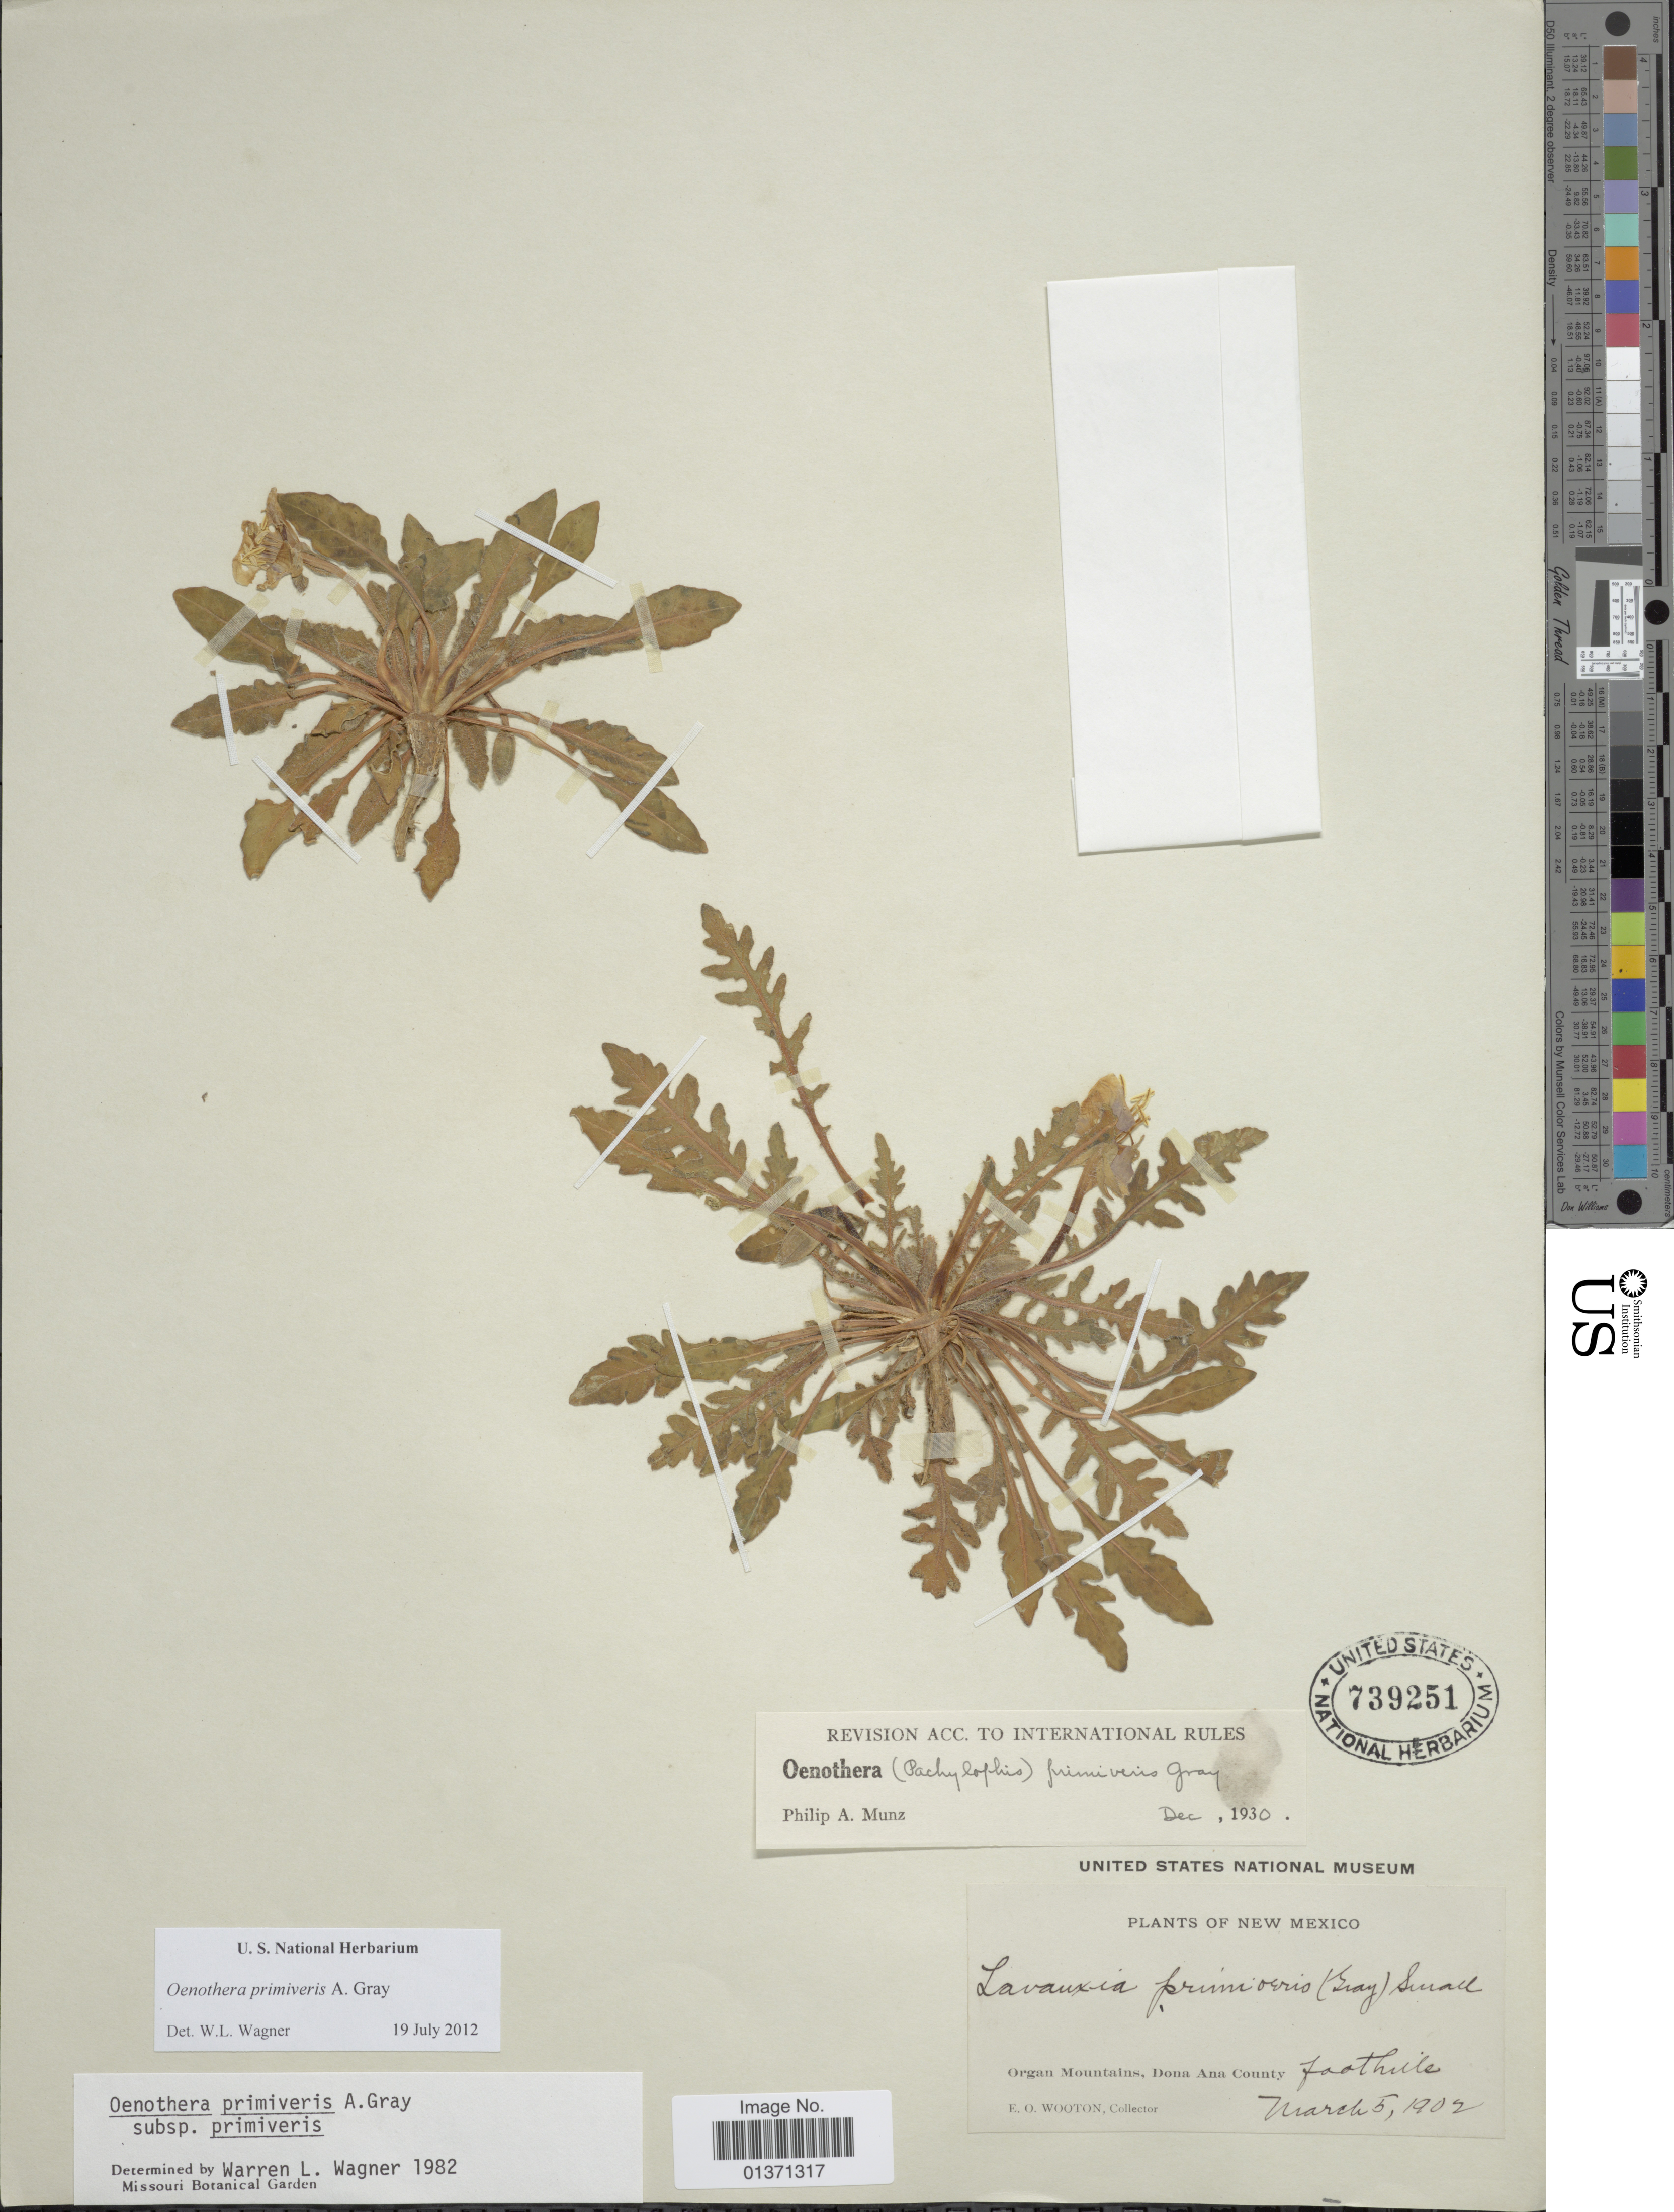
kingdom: Plantae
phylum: Tracheophyta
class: Magnoliopsida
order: Myrtales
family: Onagraceae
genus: Oenothera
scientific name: Oenothera primiveris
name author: A. Gray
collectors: E. O. Wooton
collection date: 1902-03-05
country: United States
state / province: New Mexico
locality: Organ Mountains, Dona Ana County foothills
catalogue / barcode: US 739251